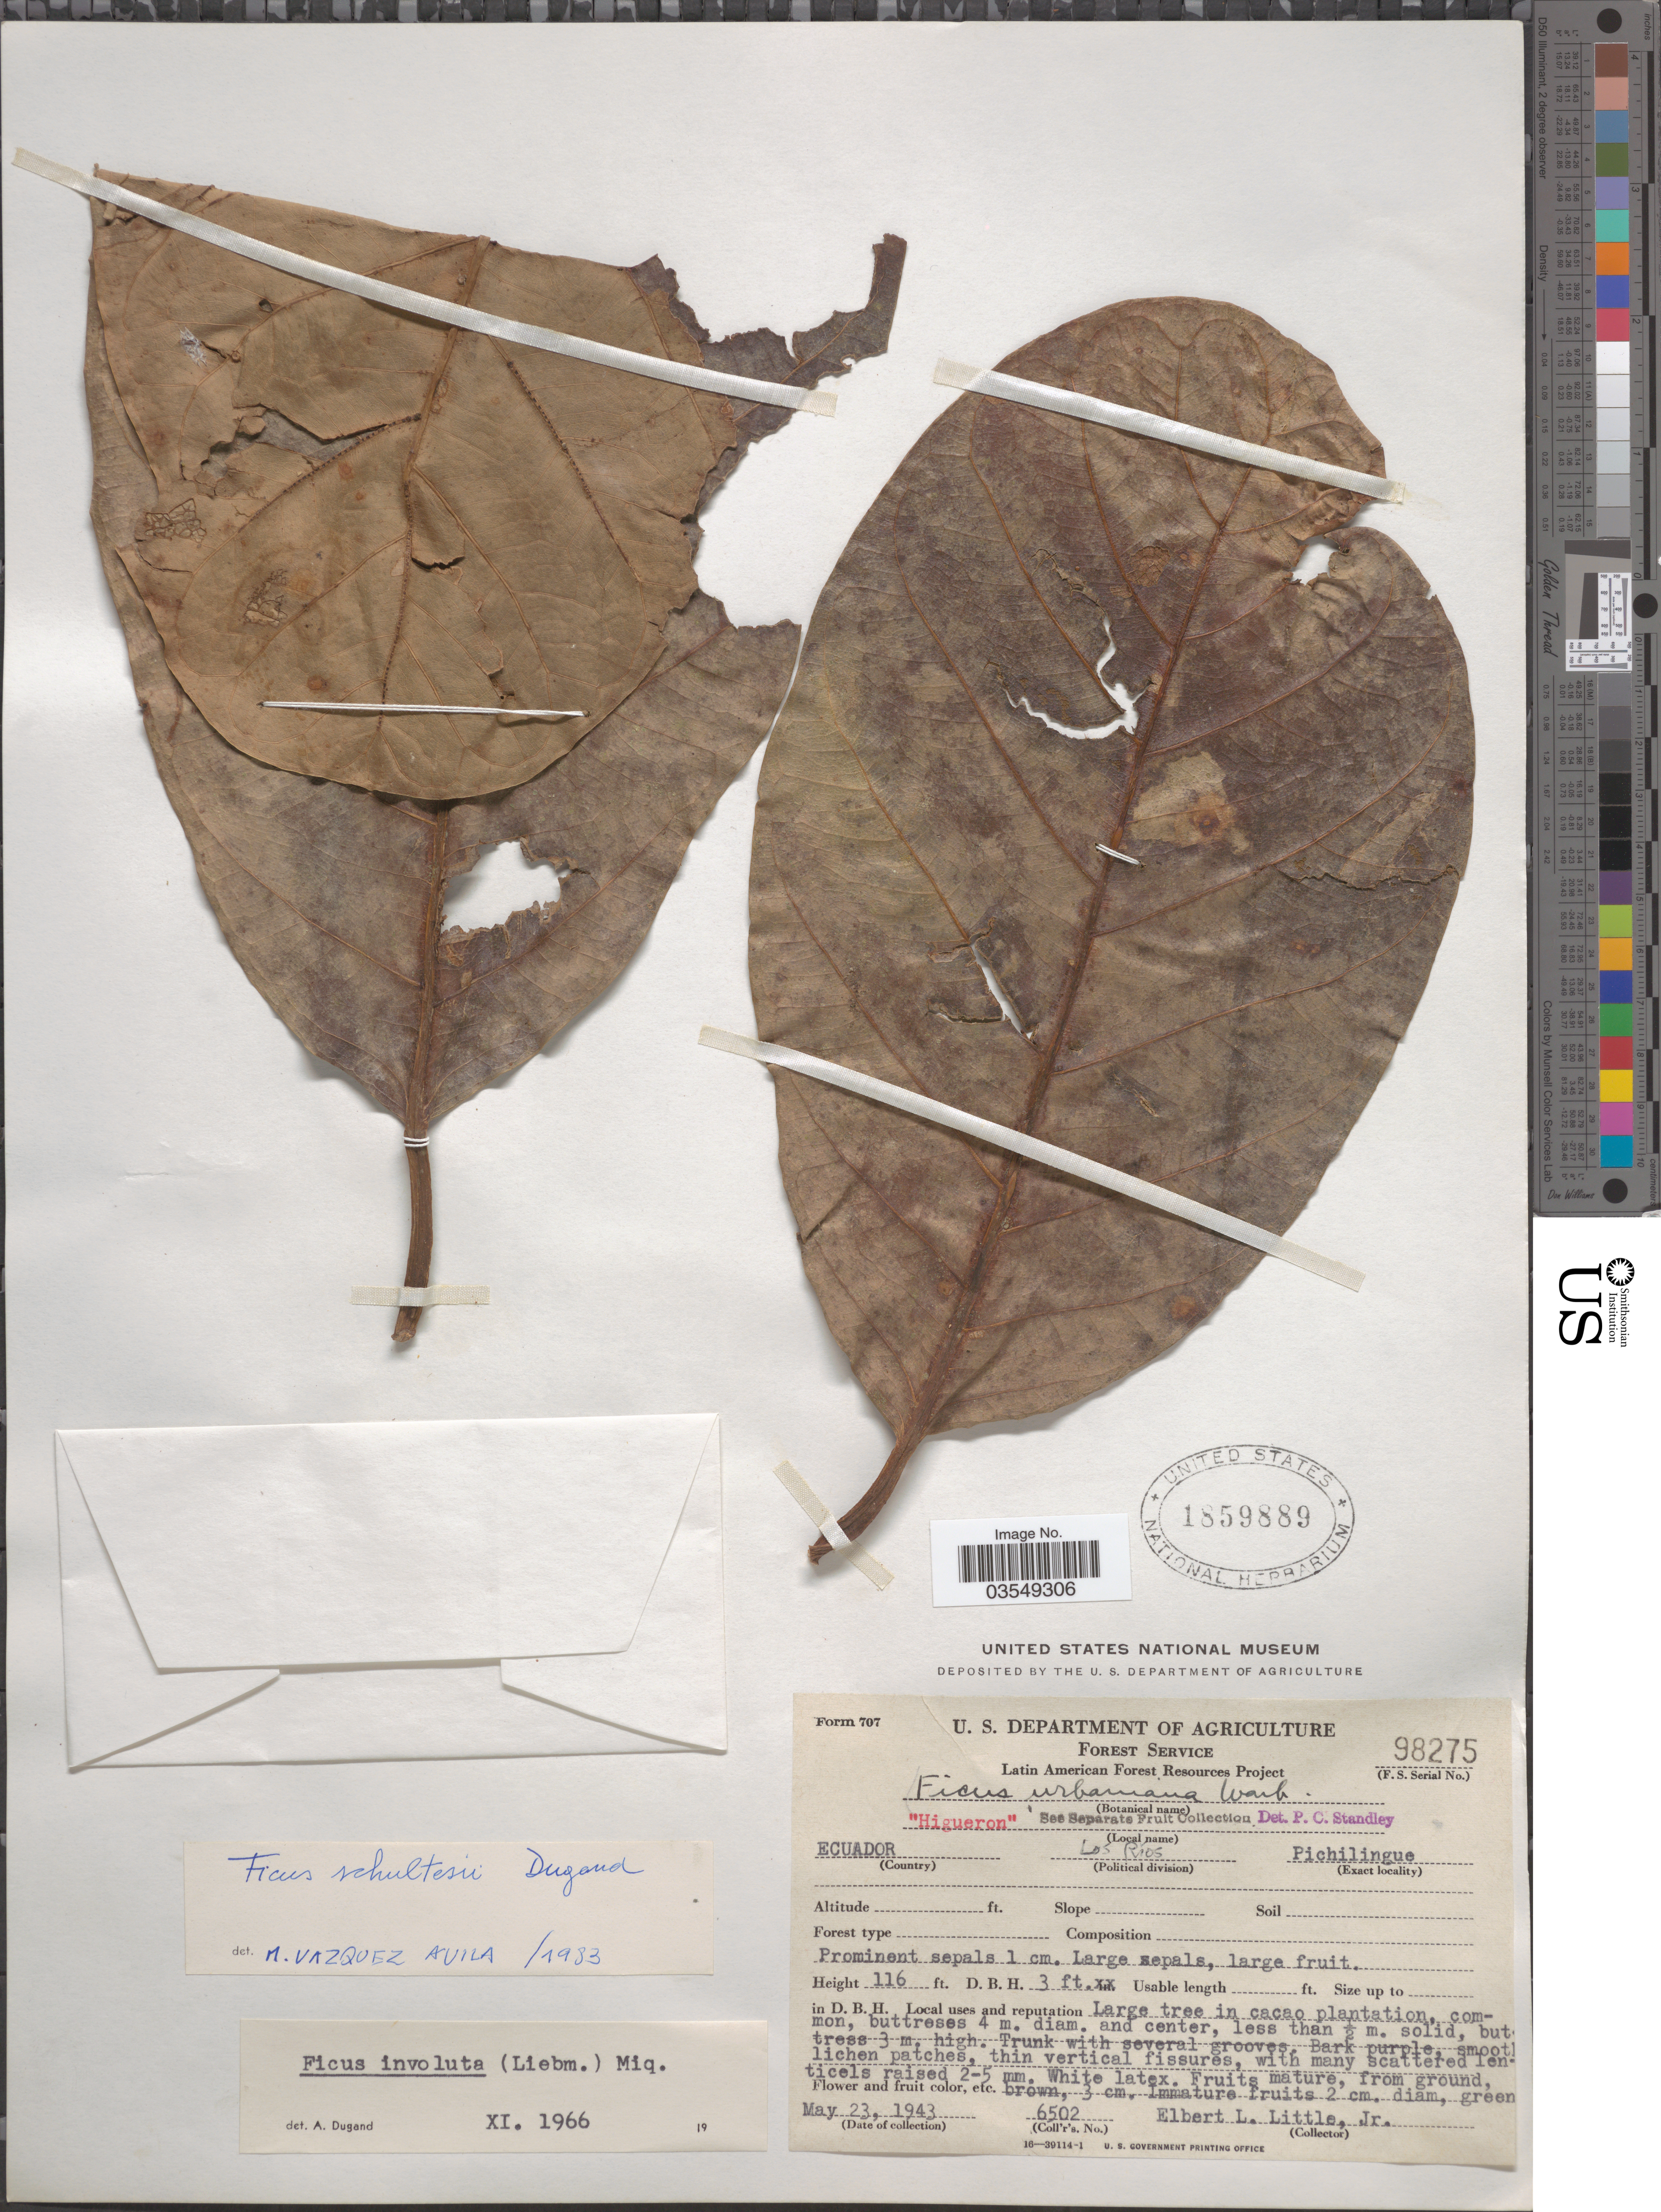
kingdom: Plantae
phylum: Tracheophyta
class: Magnoliopsida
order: Rosales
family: Moraceae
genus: Ficus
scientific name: Ficus schultesii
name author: Dugand G.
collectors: E. L. Little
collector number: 6502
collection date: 1943-05-23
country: Ecuador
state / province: Los Ríos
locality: Political Division Los Ríos Pichilingue.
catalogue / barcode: US 1859889